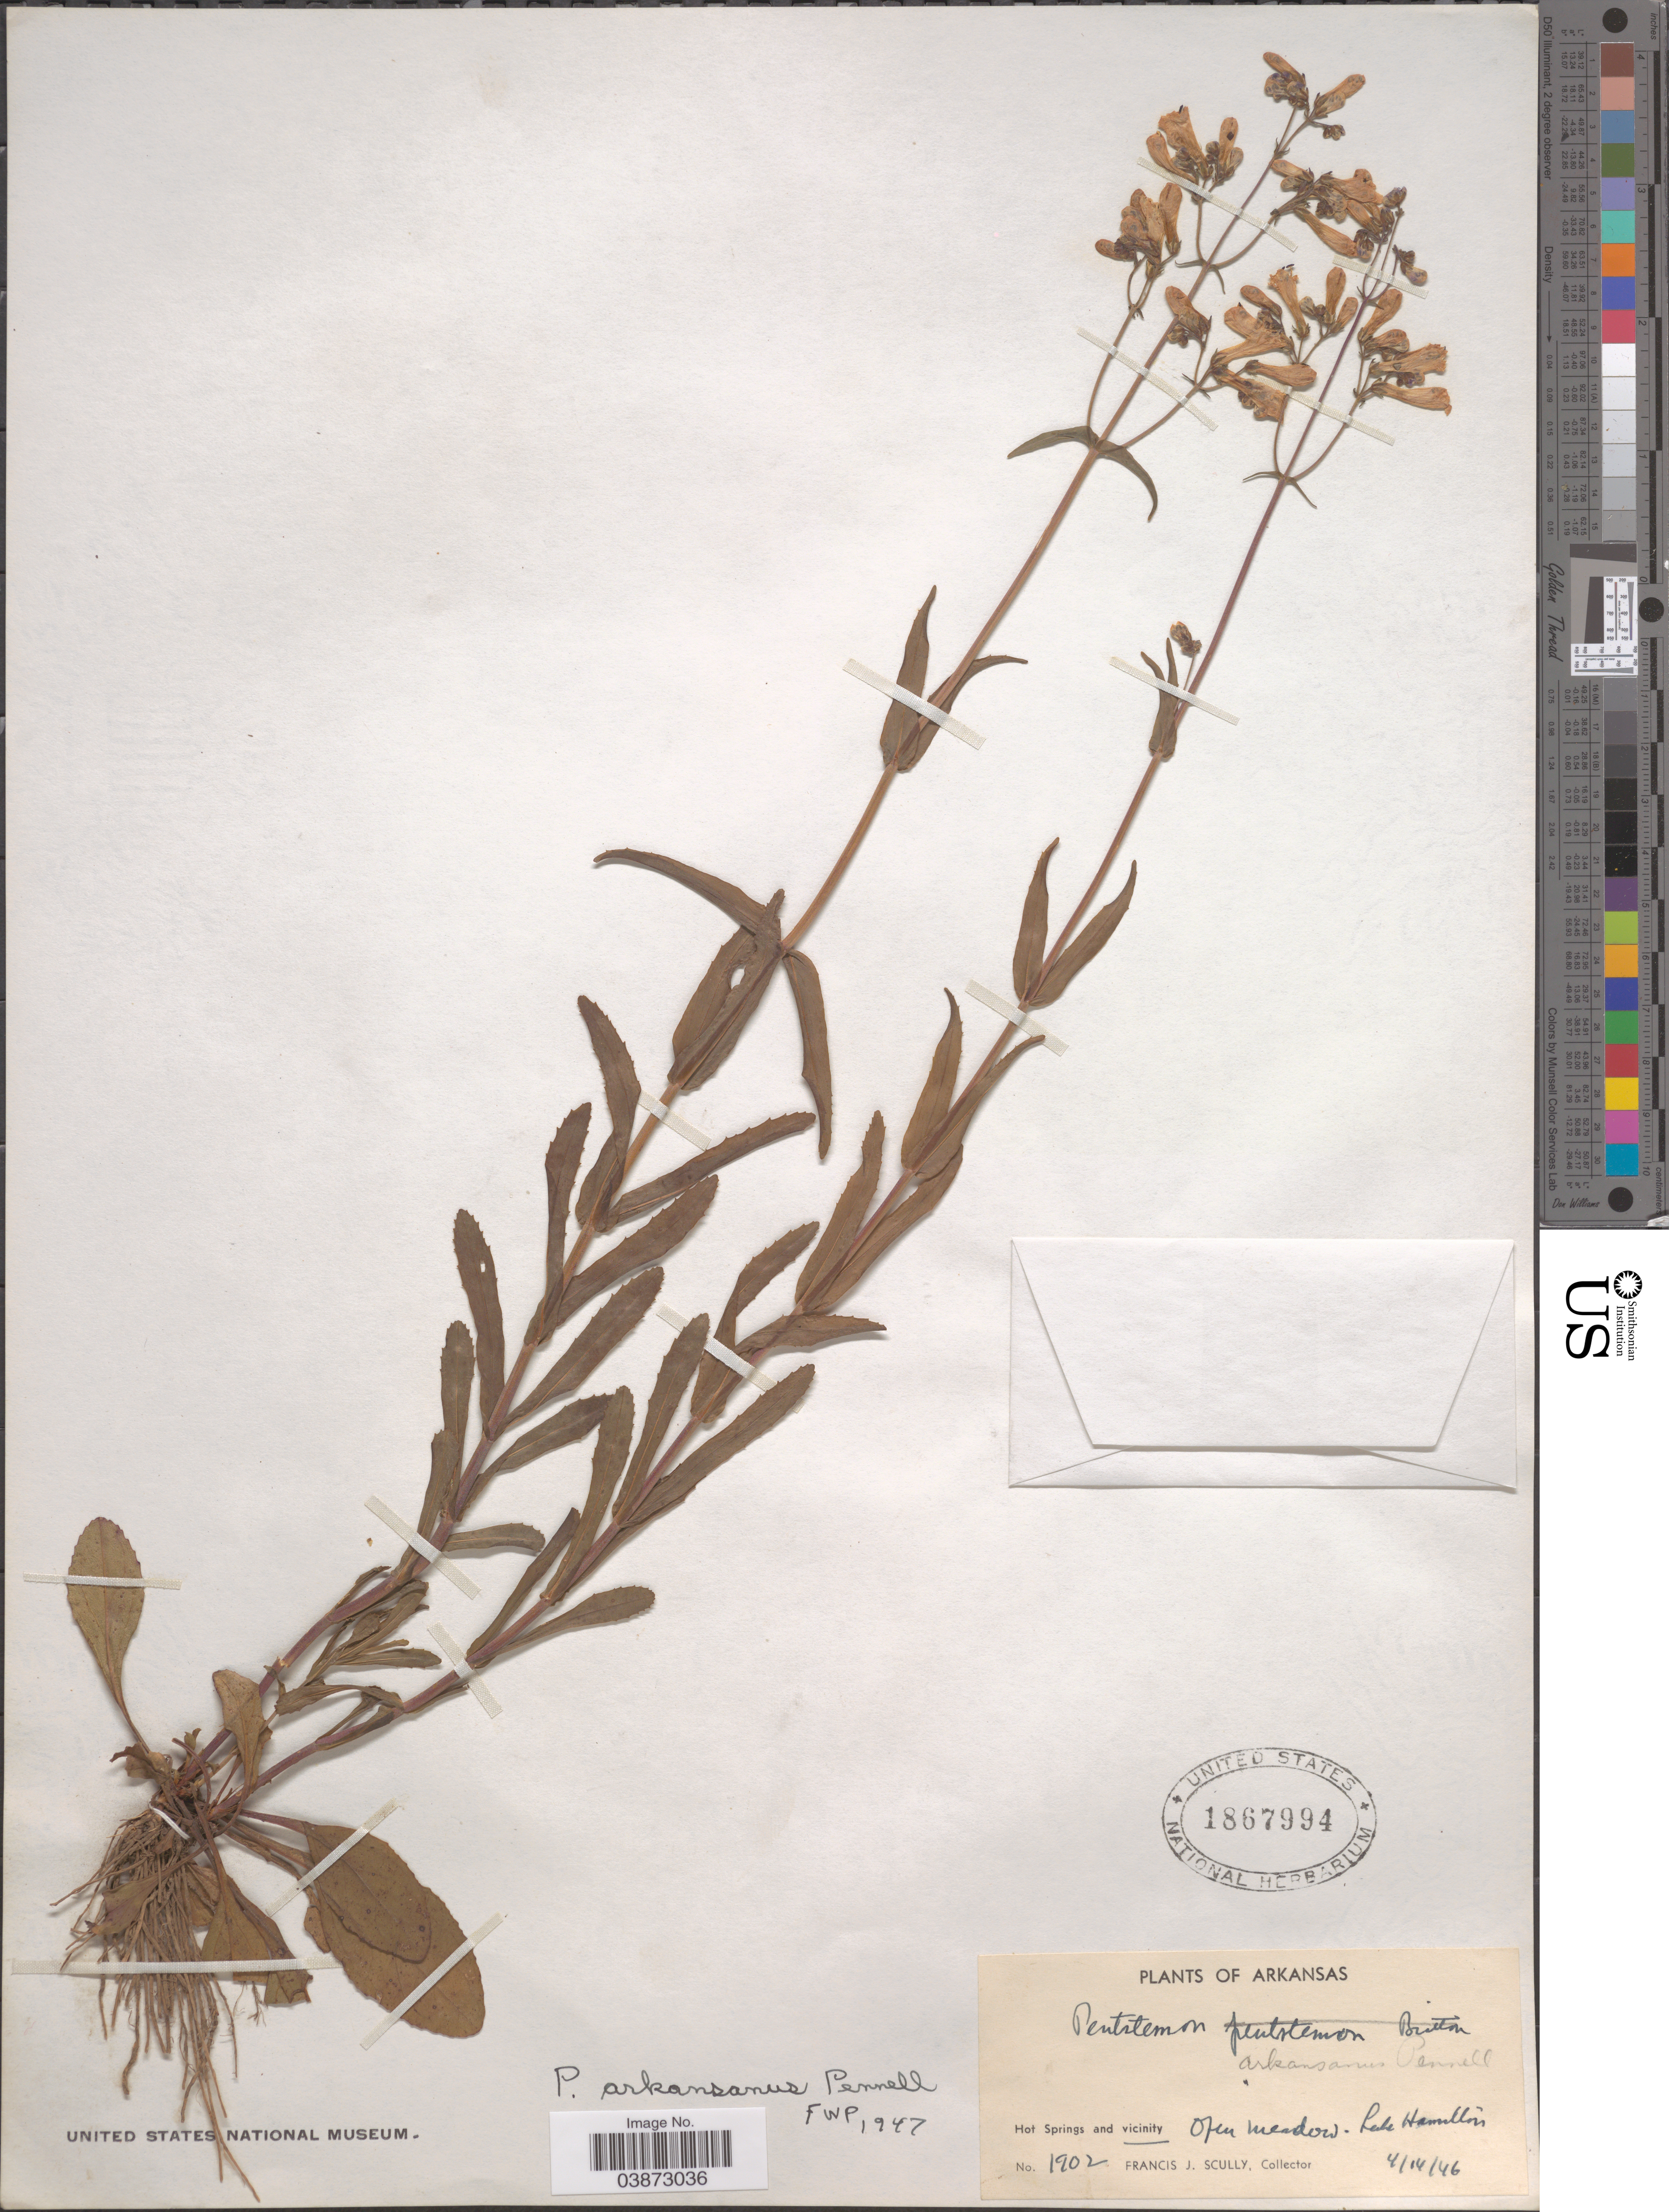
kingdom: Plantae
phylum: Tracheophyta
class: Magnoliopsida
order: Lamiales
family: Plantaginaceae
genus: Penstemon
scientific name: Penstemon arkansanus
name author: Pennell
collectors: F. J. Scully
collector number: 1902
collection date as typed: Transcribed d/m/y: 14/4/46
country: United States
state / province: Arkansas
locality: Hot Springs and vicinity. Open meadow. Lake Hamilton.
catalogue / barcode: US 1867994